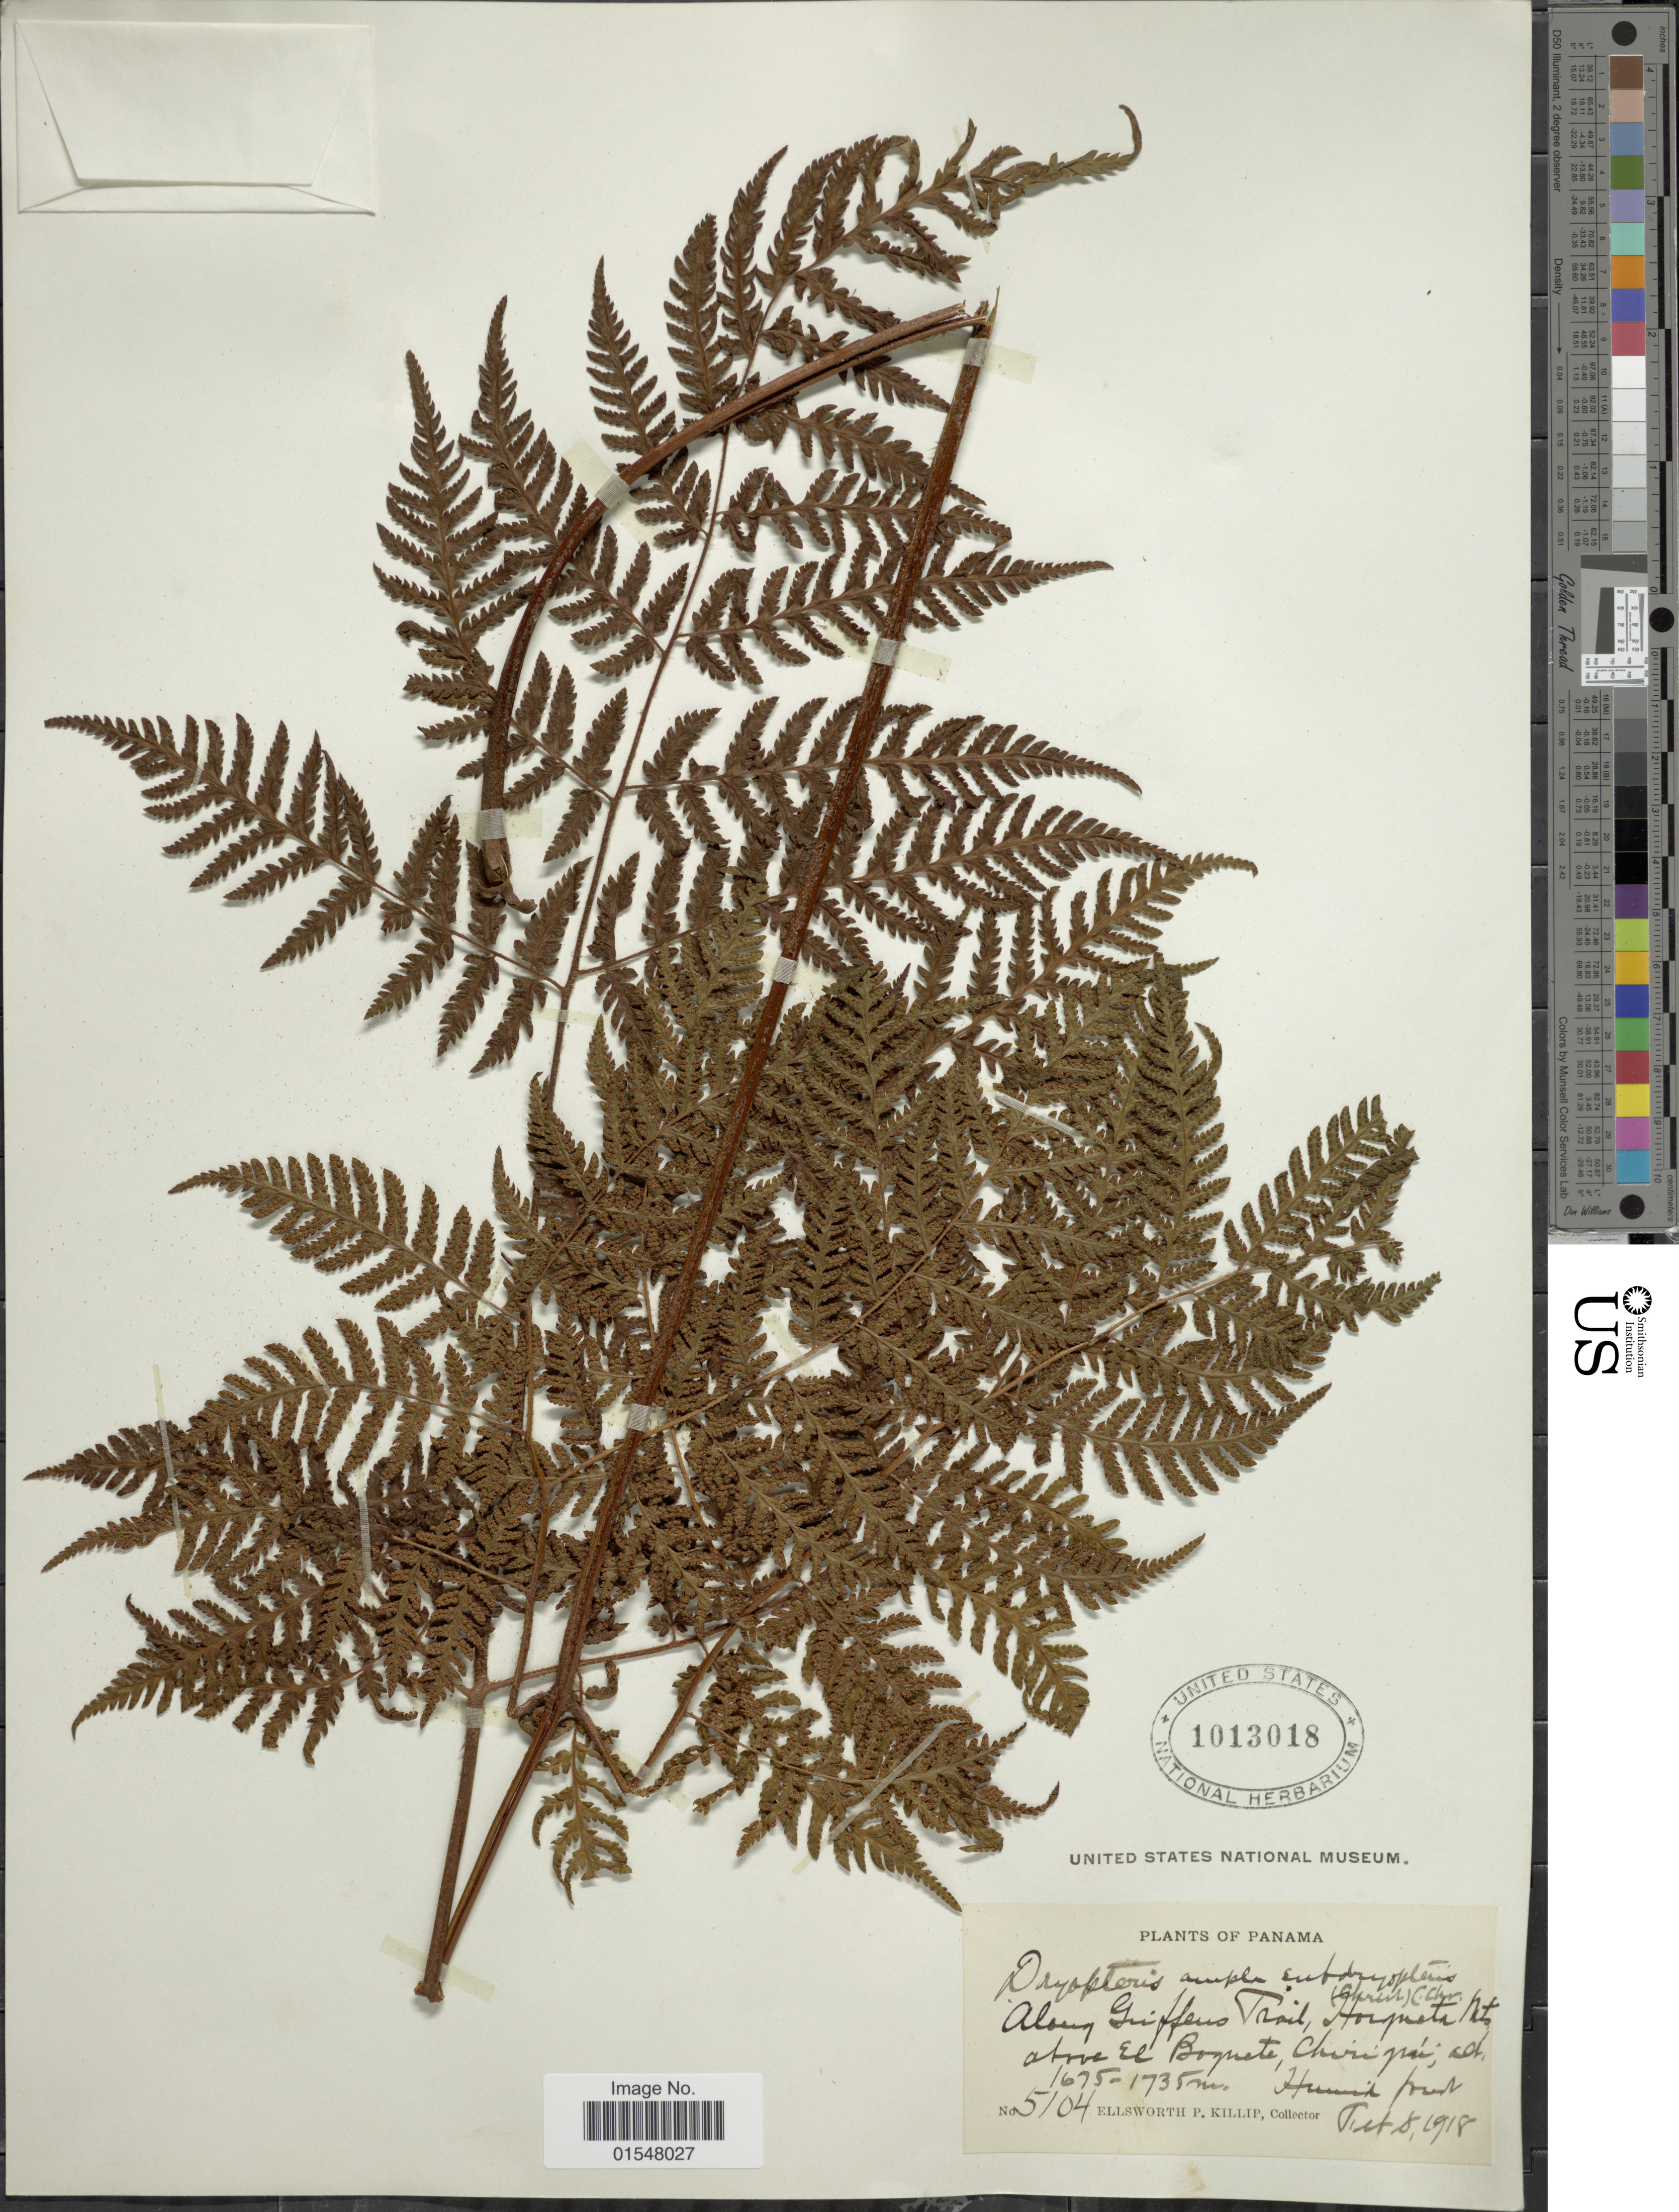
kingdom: Plantae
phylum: Tracheophyta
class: Polypodiopsida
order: Polypodiales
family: Dryopteridaceae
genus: Ctenitis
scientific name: Ctenitis subdryopteris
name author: (Christ) Lellinger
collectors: E. P. Killip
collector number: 5104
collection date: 1918-02-08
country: Panama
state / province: Chiriqui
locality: Along Griffens Trail, Horqueta Mts above El Boquete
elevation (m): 1675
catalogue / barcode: US 1013018